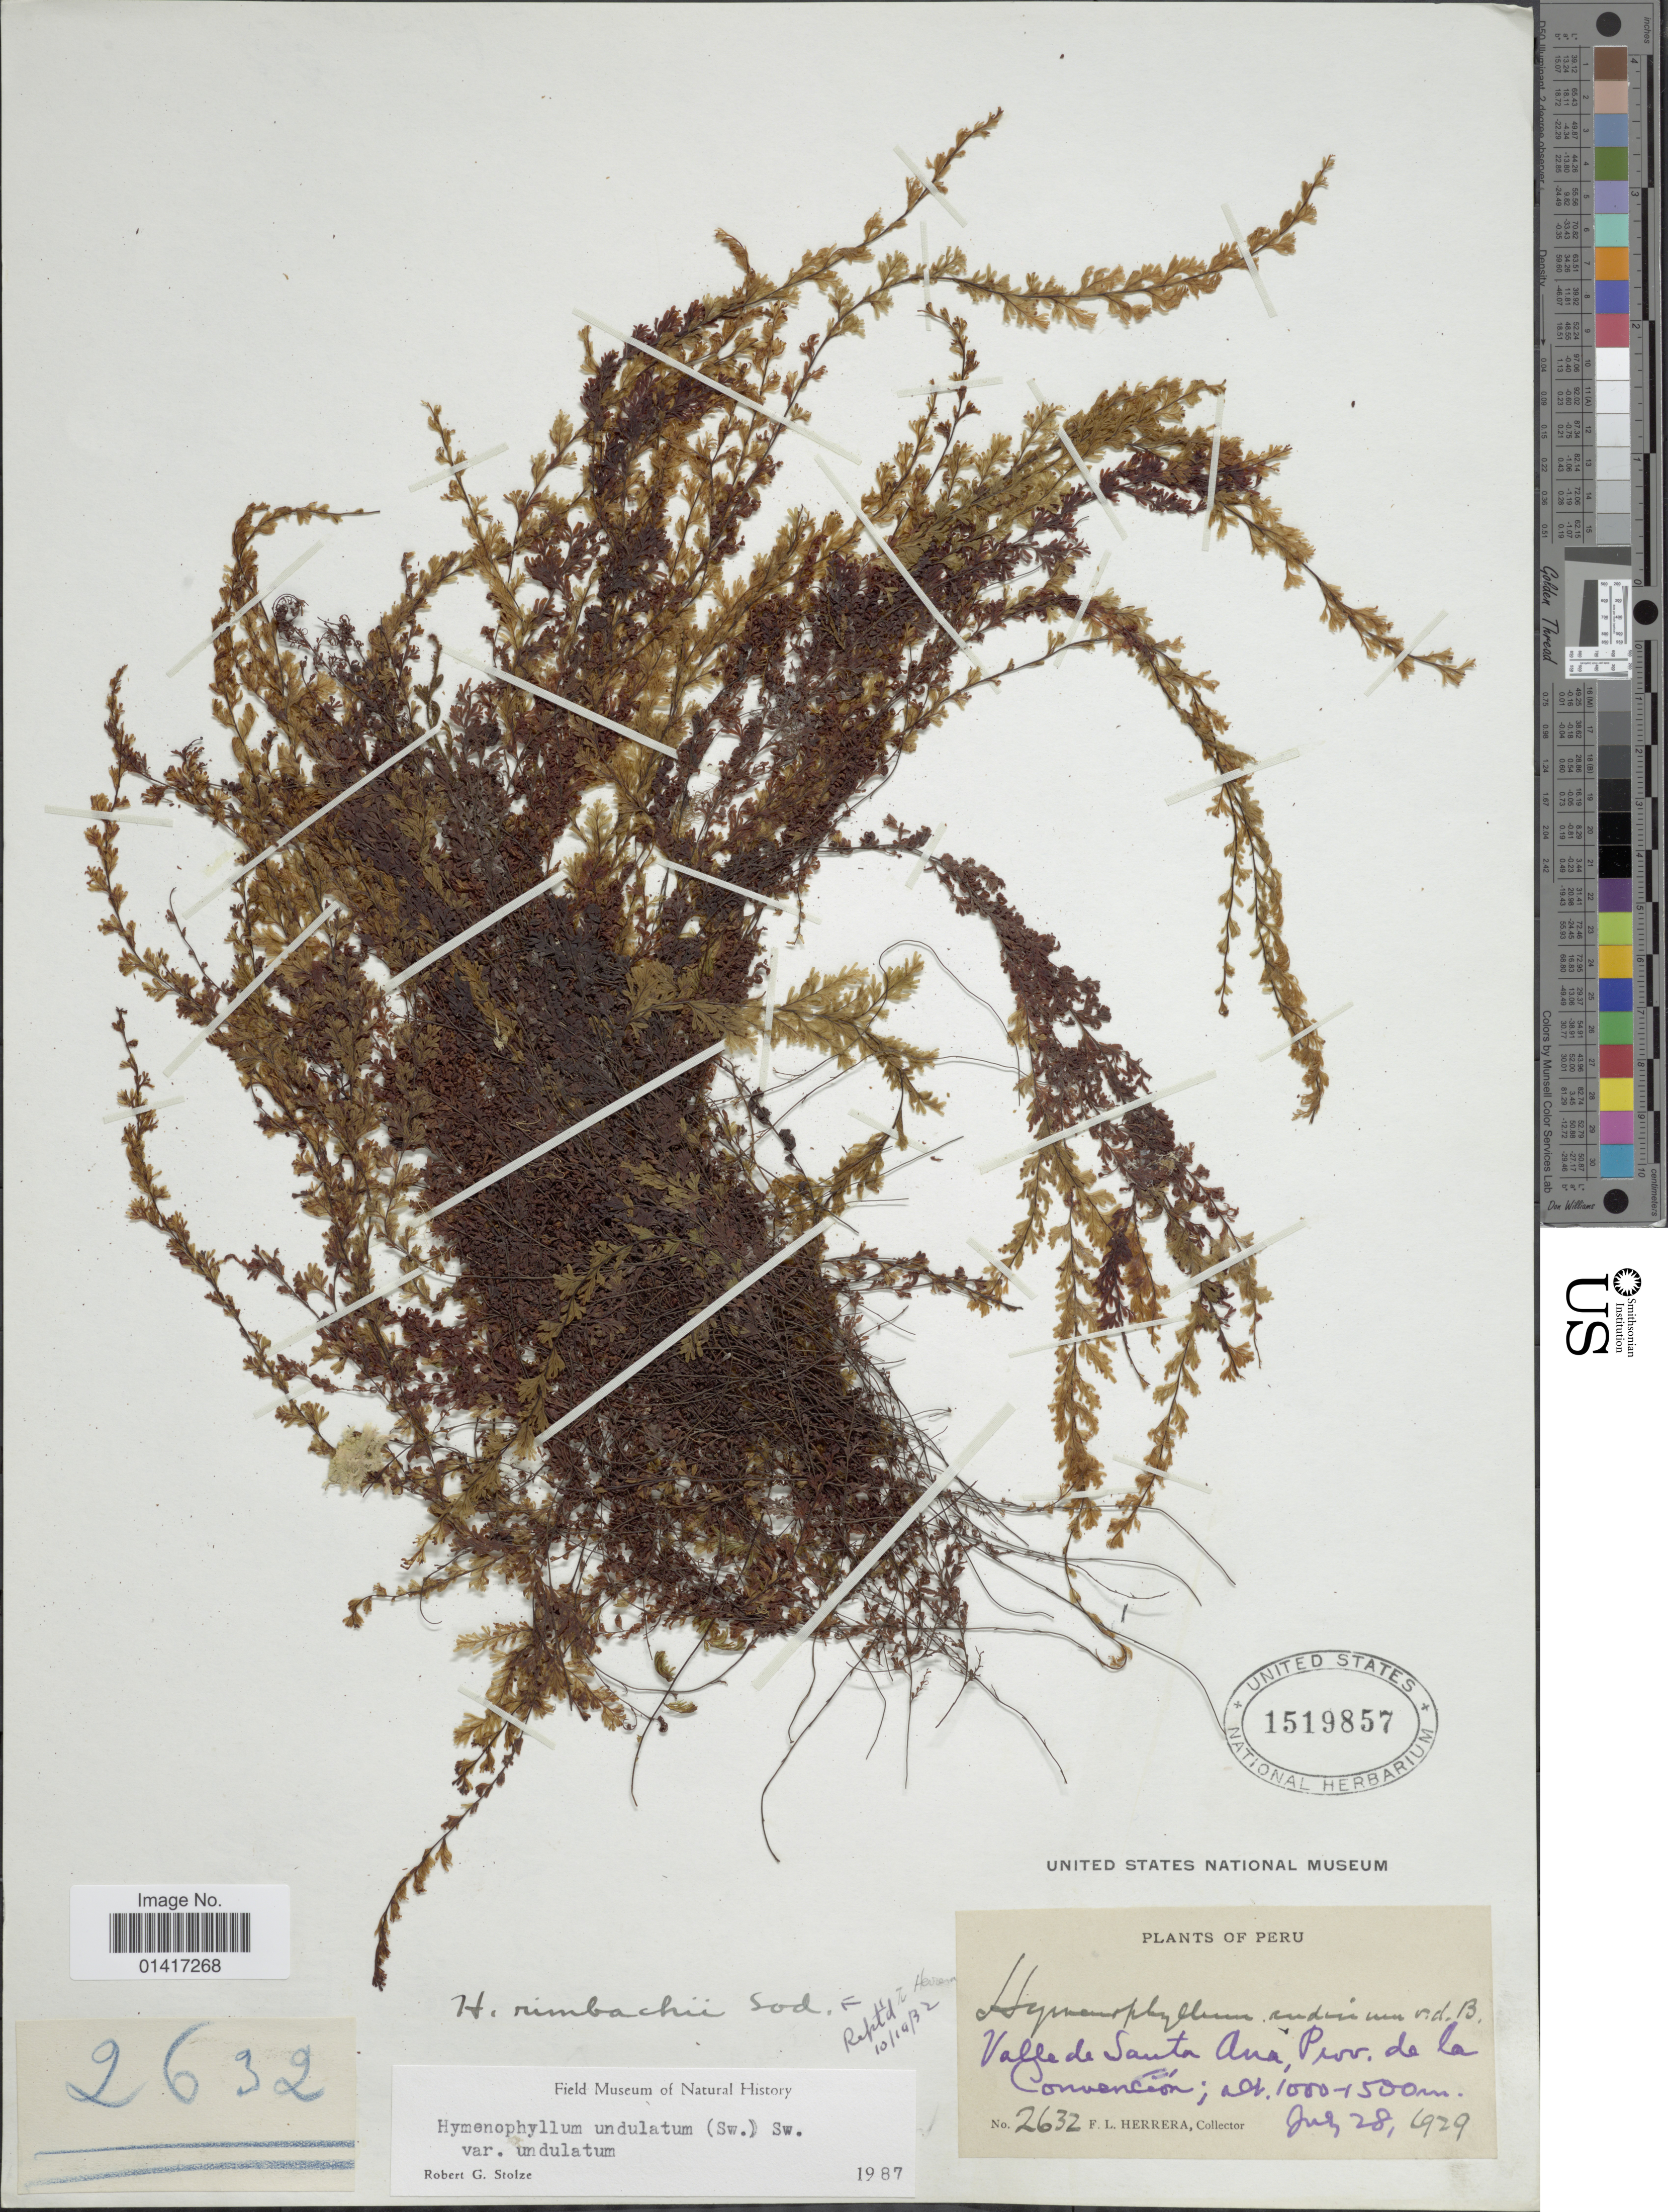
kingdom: Plantae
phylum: Tracheophyta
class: Polypodiopsida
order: Hymenophyllales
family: Hymenophyllaceae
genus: Hymenophyllum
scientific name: Hymenophyllum undulatum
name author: (Sw.) Sw.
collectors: F. L. Herrera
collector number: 2632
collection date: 1929-07-28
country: Peru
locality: Valle de Santa Ana, Prov. de La Convencion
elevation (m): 1000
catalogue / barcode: US 1519857